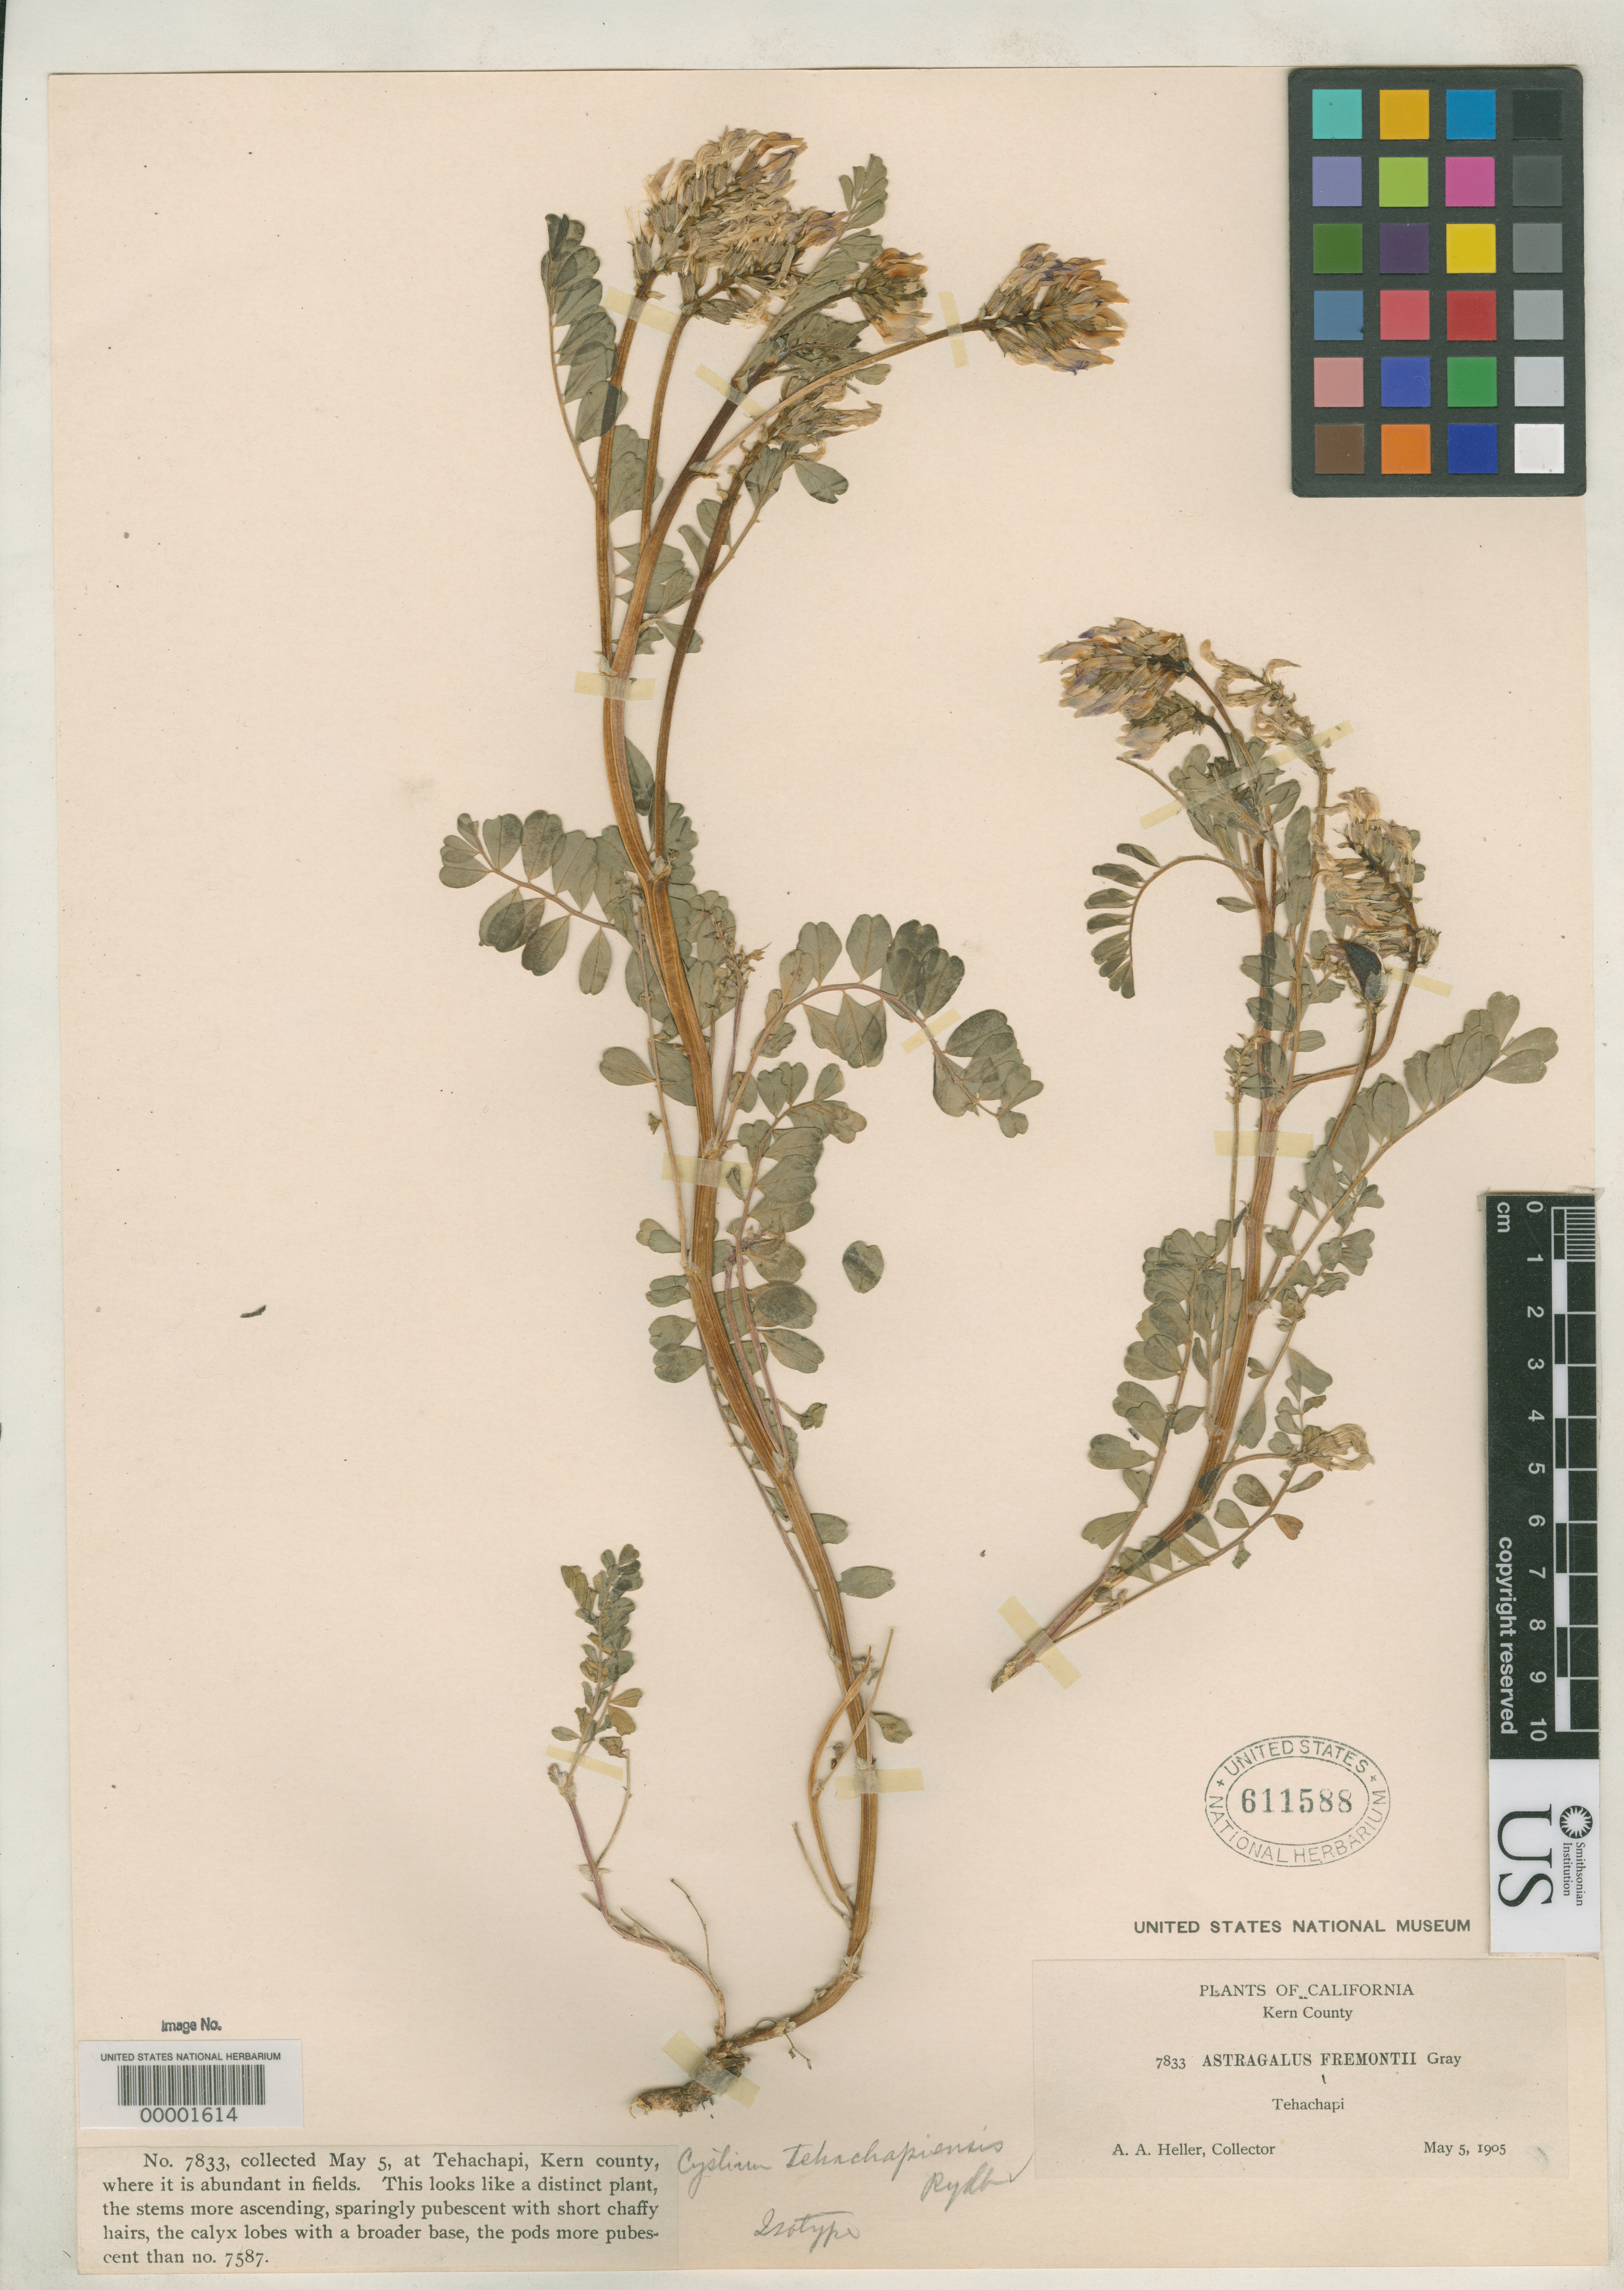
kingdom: Plantae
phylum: Tracheophyta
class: Magnoliopsida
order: Fabales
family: Fabaceae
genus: Cystium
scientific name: Cystium tehachapiense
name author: Rydb.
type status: Isotype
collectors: A. A. Heller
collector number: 7833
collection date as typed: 05 May 1905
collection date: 1905-05-05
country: United States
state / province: California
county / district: Kern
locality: Tehachapi.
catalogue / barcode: US 611588